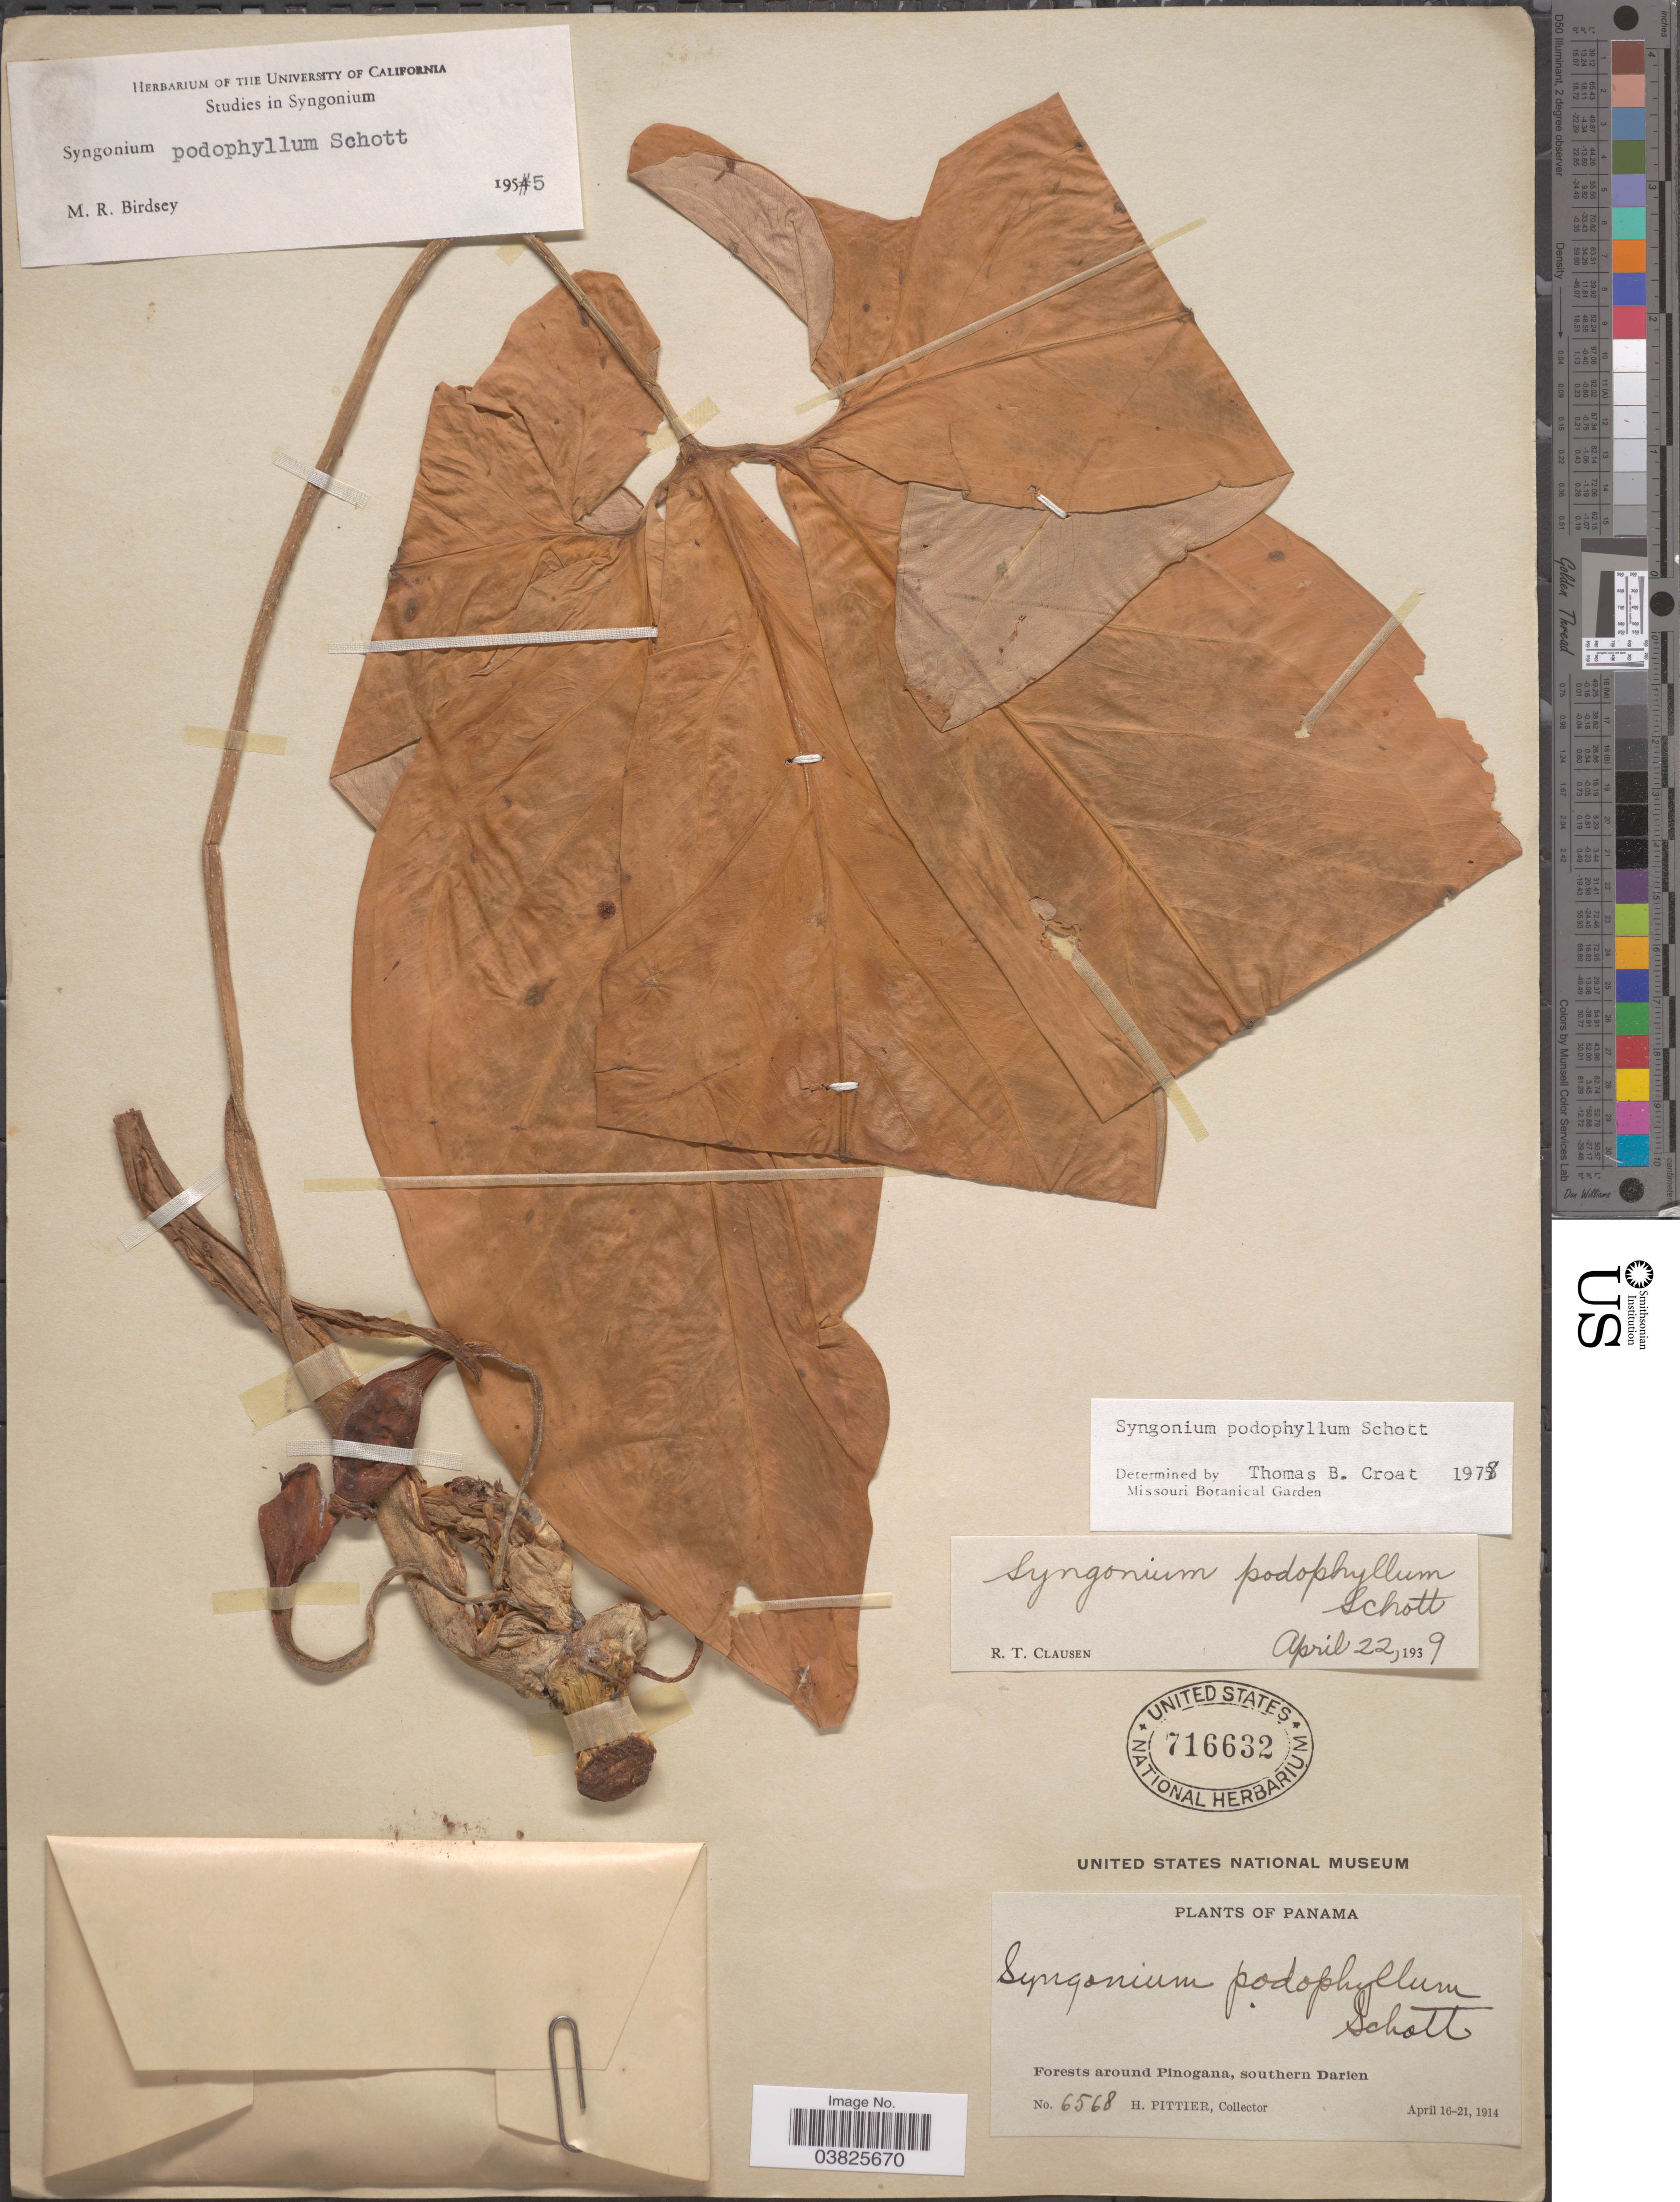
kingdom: Plantae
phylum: Tracheophyta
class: Liliopsida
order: Alismatales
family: Araceae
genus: Syngonium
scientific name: Syngonium podophyllum 'Lemon-Lime'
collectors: H. F. Pittier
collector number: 6568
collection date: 1914-04-16/1914-04-21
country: Panama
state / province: Darien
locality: Forests around Pinogana, southern Darien.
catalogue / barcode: US 716632